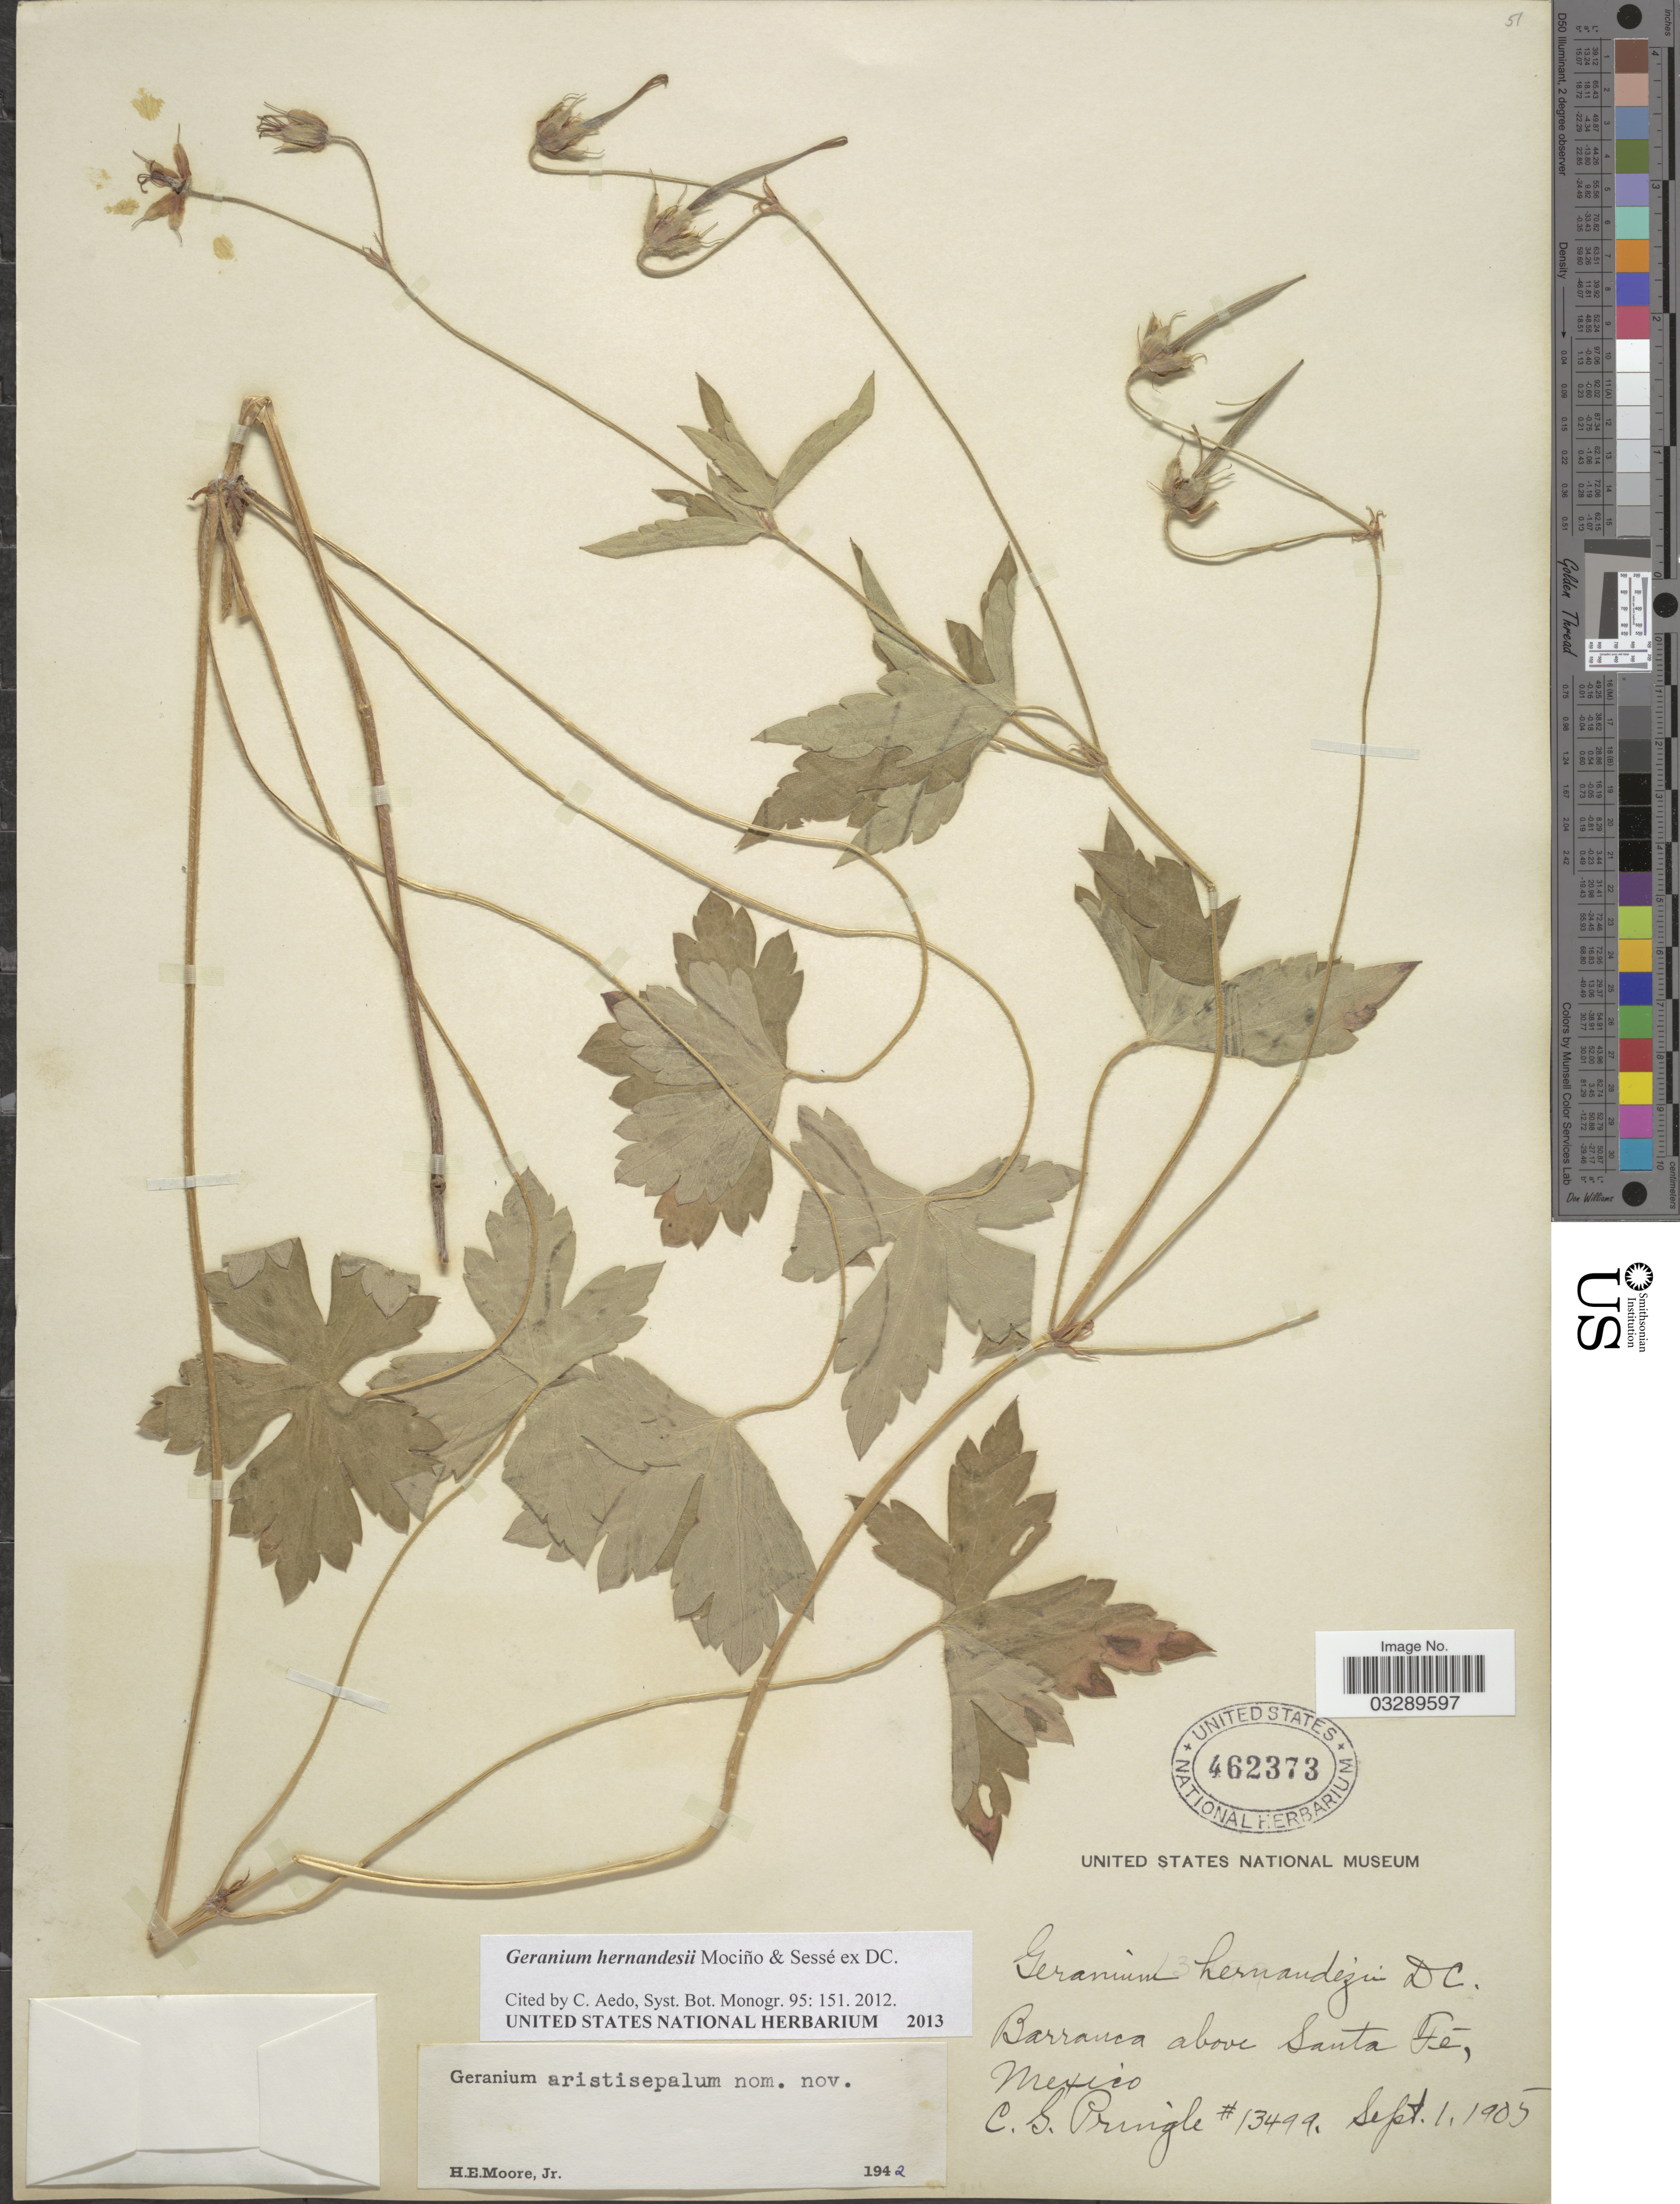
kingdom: Plantae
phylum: Tracheophyta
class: Magnoliopsida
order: Geraniales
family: Geraniaceae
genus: Geranium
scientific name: Geranium hernandesii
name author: DC.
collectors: C. G. Pringle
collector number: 13499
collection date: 1905-09-01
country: Mexico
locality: Barranca above Santa Fé.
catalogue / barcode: US 462373